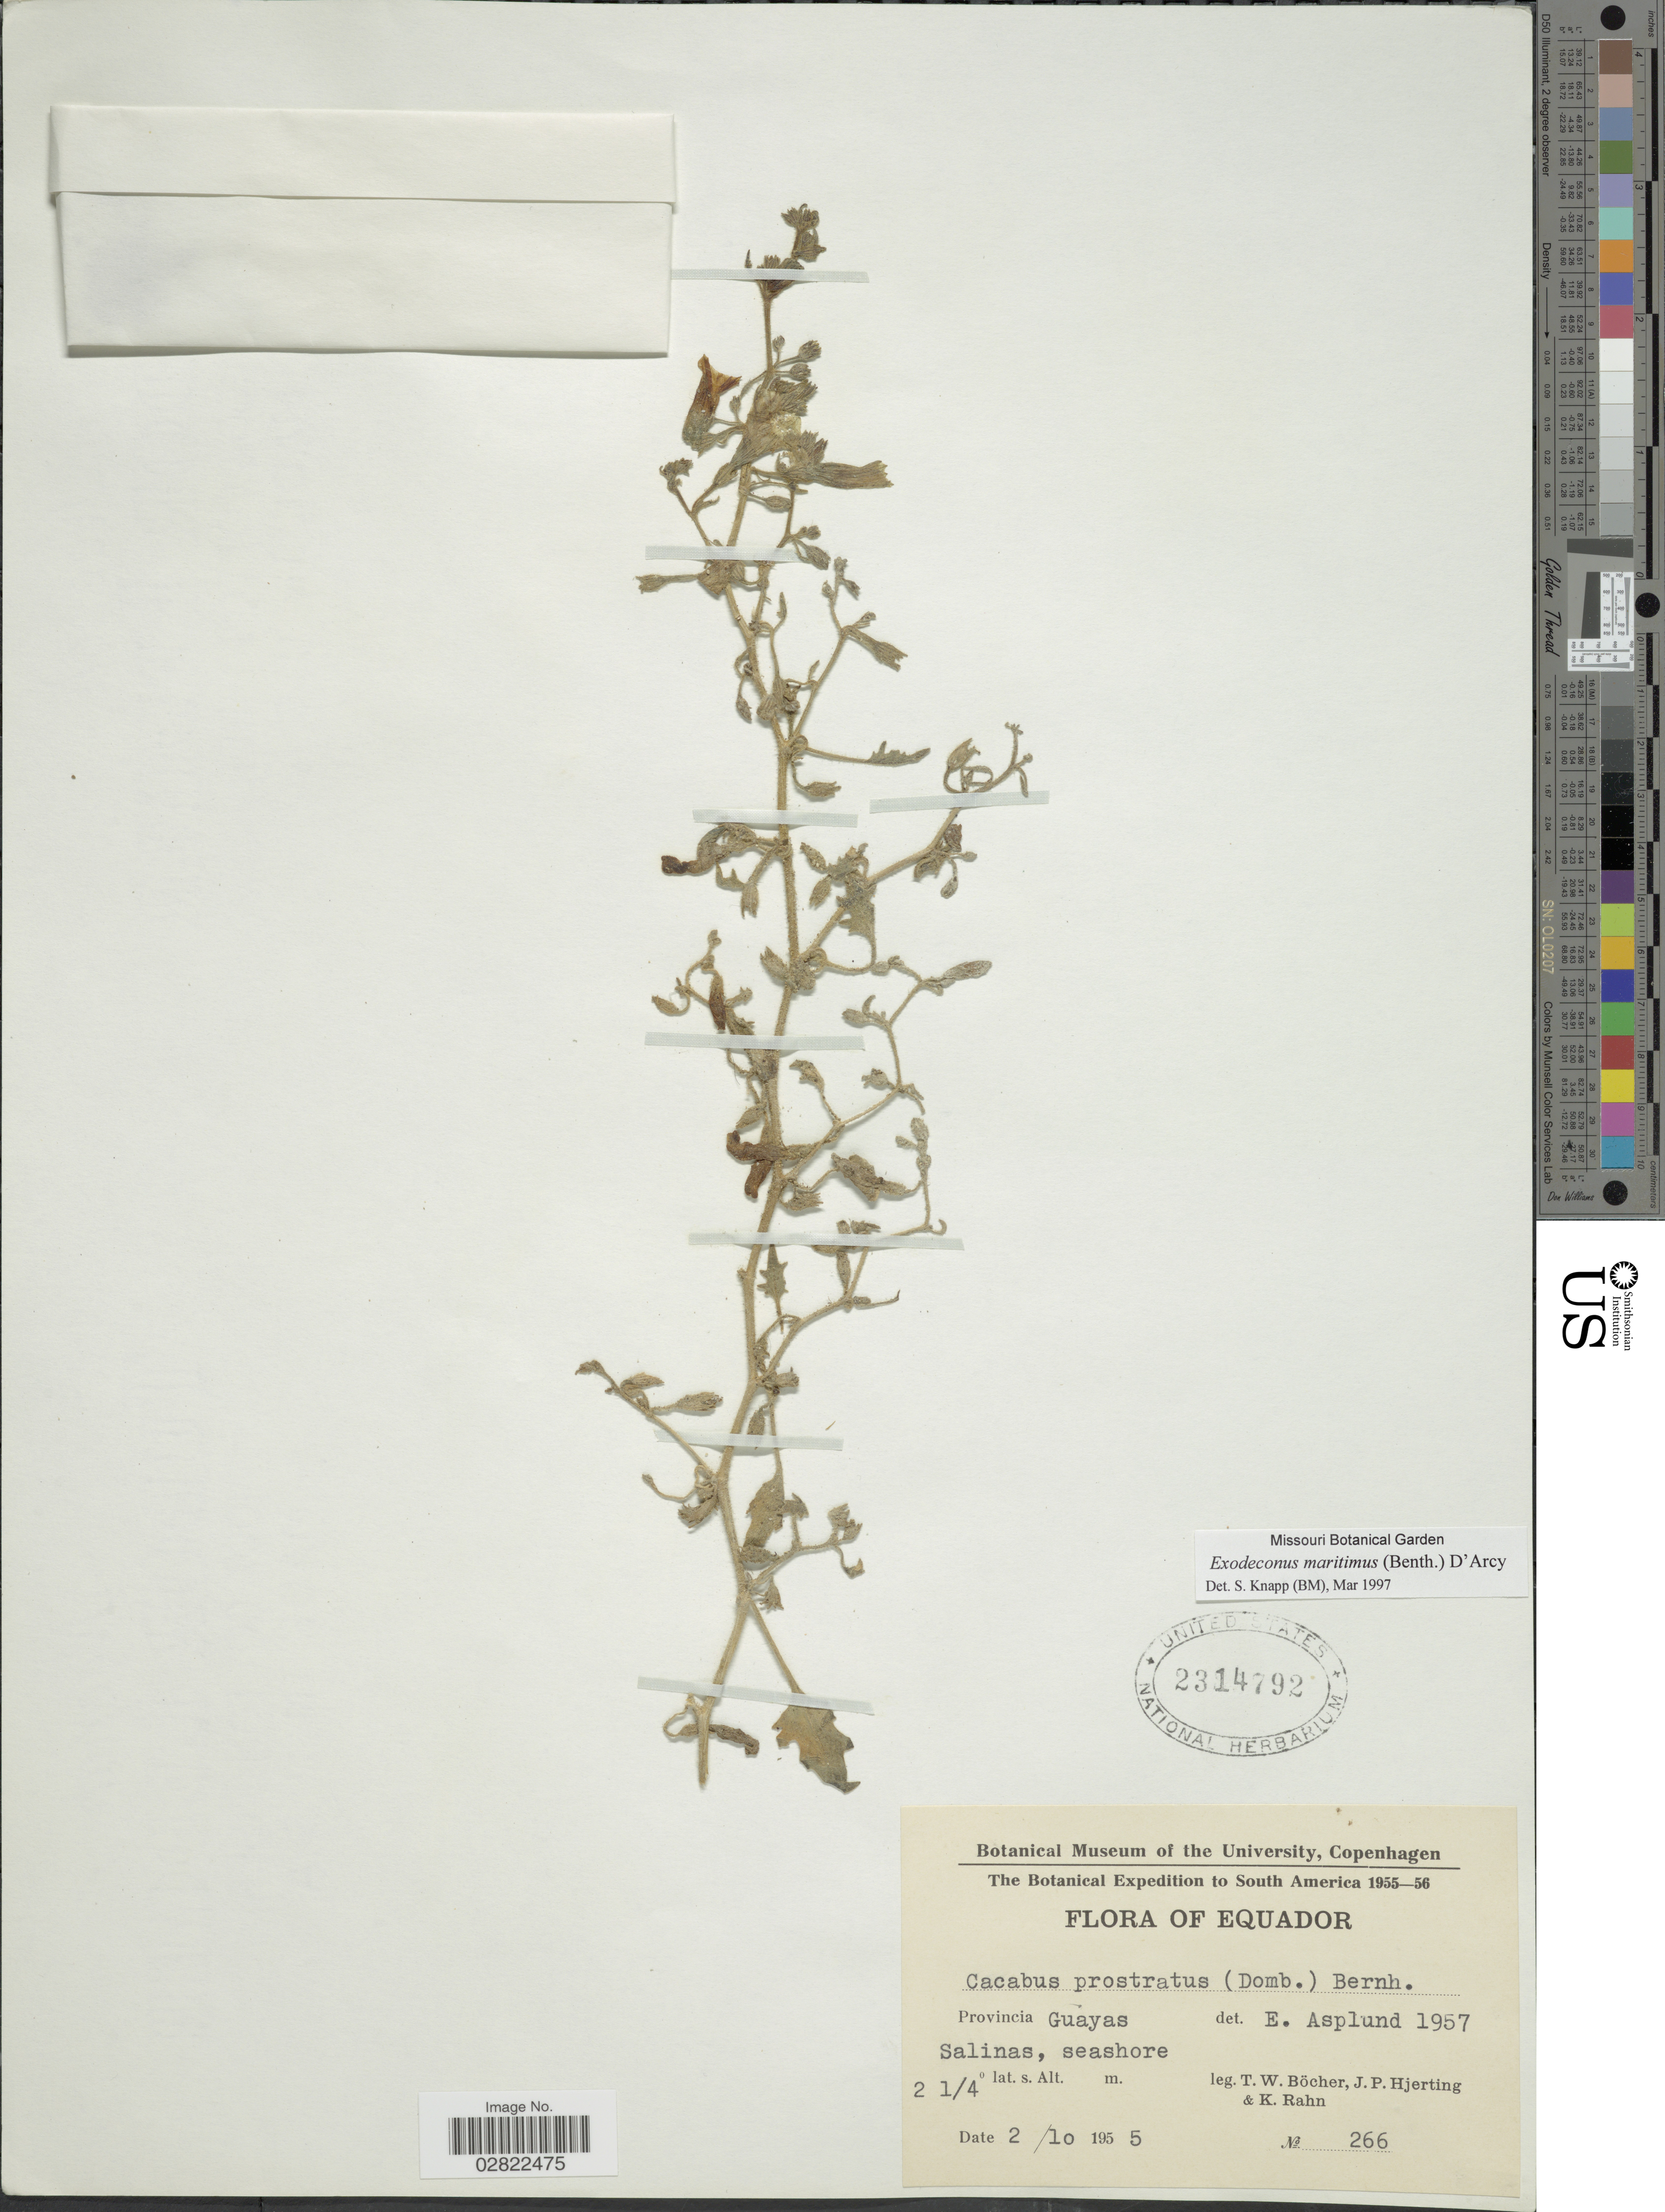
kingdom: Plantae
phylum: Tracheophyta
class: Magnoliopsida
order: Solanales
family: Solanaceae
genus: Exodeconus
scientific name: Exodeconus maritimus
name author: (Benth.) D'Arcy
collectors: T. Böcher, J. P. Hjerting & K. Rahn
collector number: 266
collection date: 1955-10-02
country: Ecuador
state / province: Guayas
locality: Provincia Guayas, Salinas.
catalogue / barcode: US 2314792